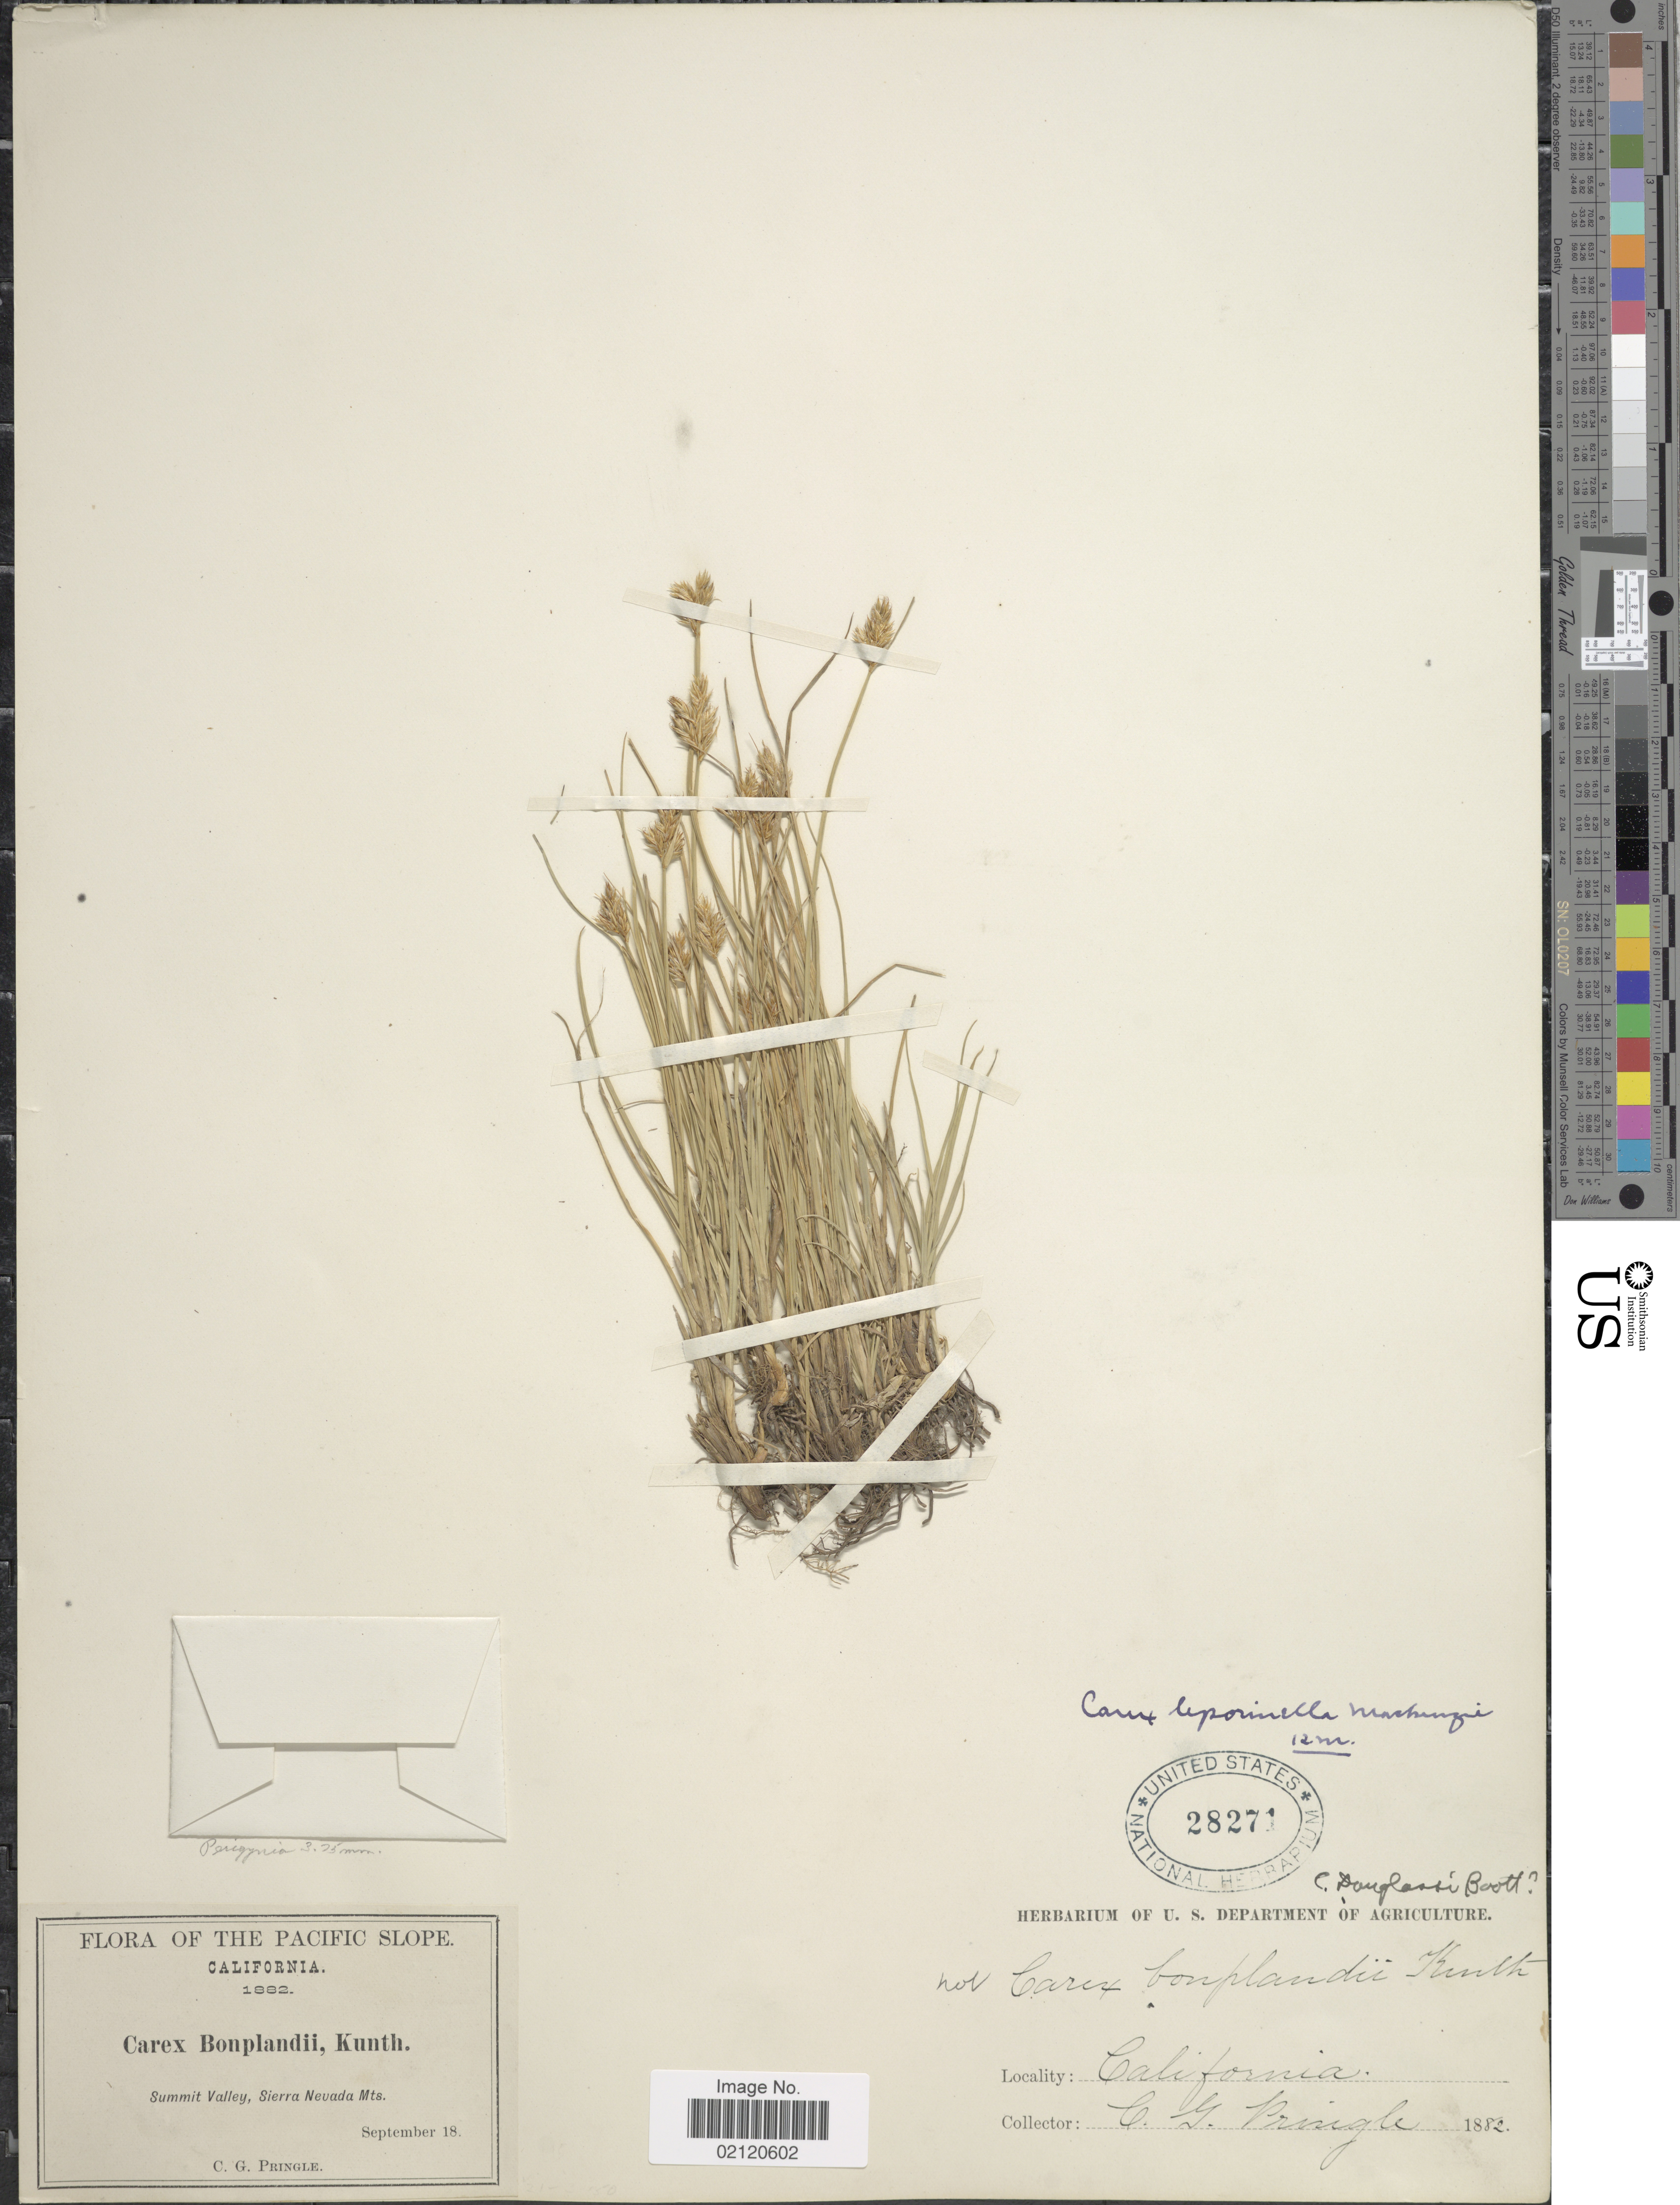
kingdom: Plantae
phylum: Tracheophyta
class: Liliopsida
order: Poales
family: Cyperaceae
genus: Carex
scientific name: Carex leporinella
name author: Mack.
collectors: C. G. Pringle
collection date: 1882-09-18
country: United States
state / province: California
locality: The Pacific Slope, Summit Valley, Sierra Nevada Mts.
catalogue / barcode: US 28271